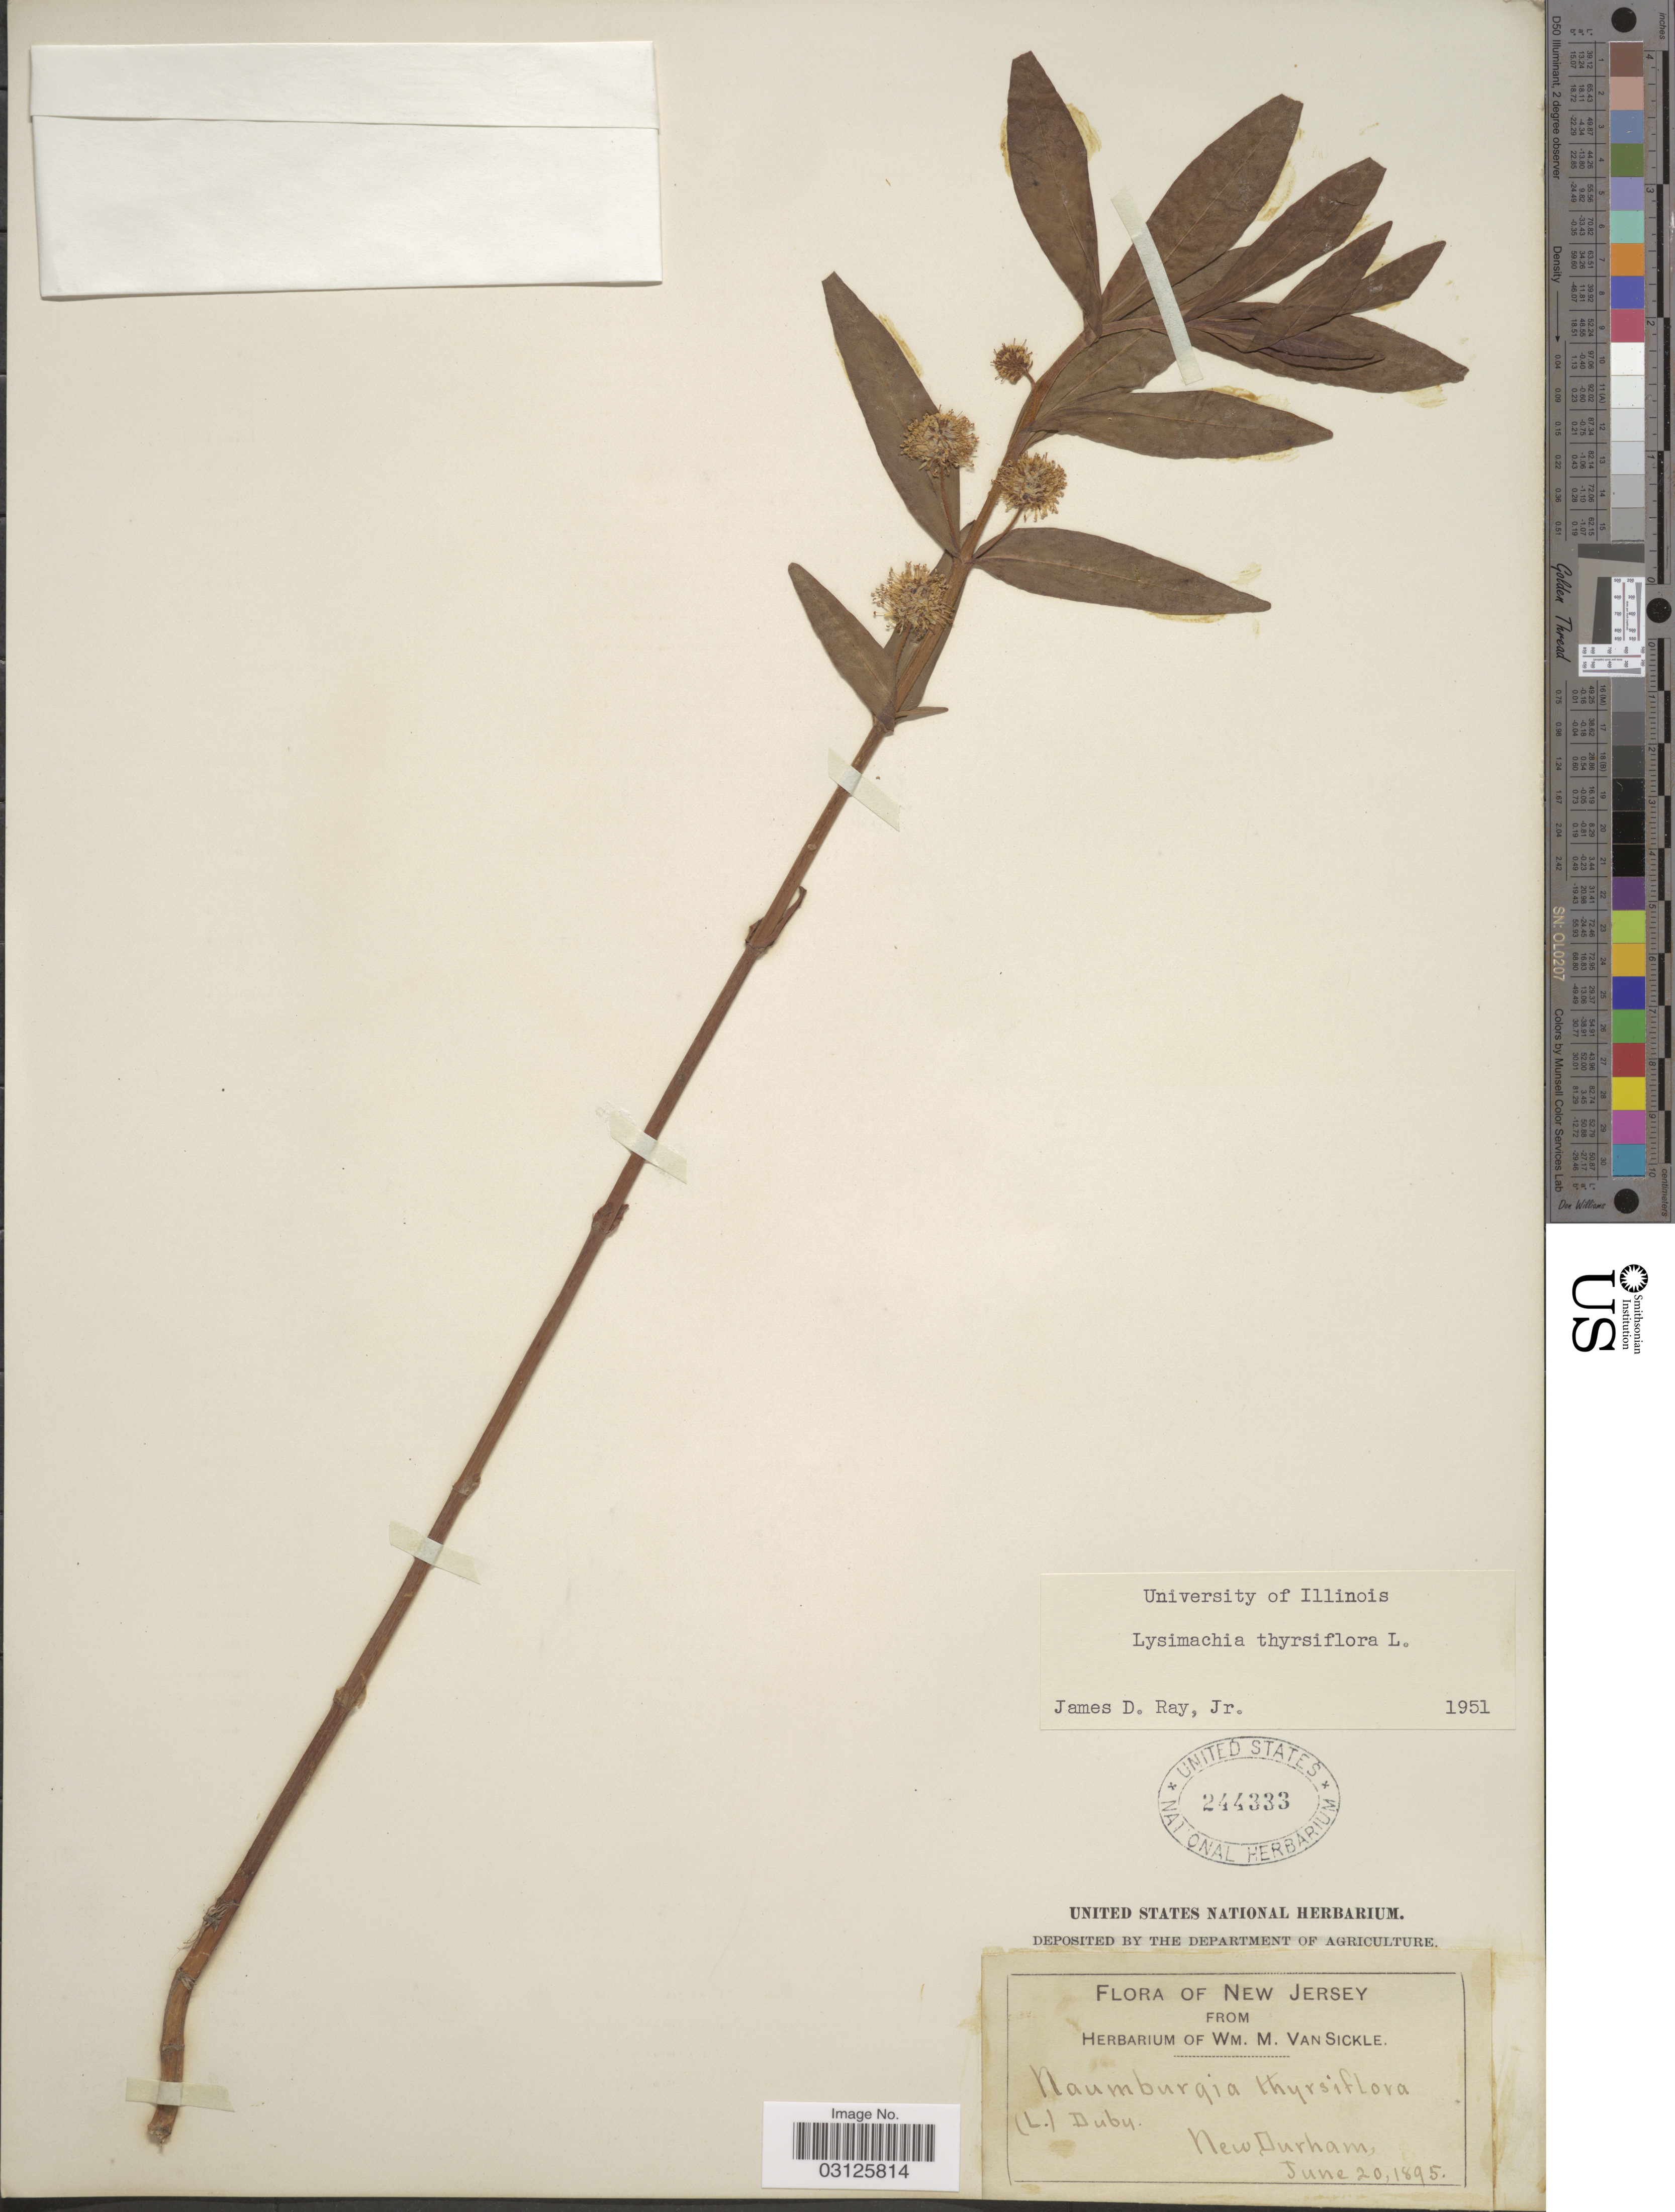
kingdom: Plantae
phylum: Tracheophyta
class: Magnoliopsida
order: Ericales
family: Primulaceae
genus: Lysimachia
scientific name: Lysimachia thyrsiflora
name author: L.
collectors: ex herb. Wm. M. Van Sickle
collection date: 1895-06-20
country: United States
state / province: New Jersey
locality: New Durham.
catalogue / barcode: US 244333